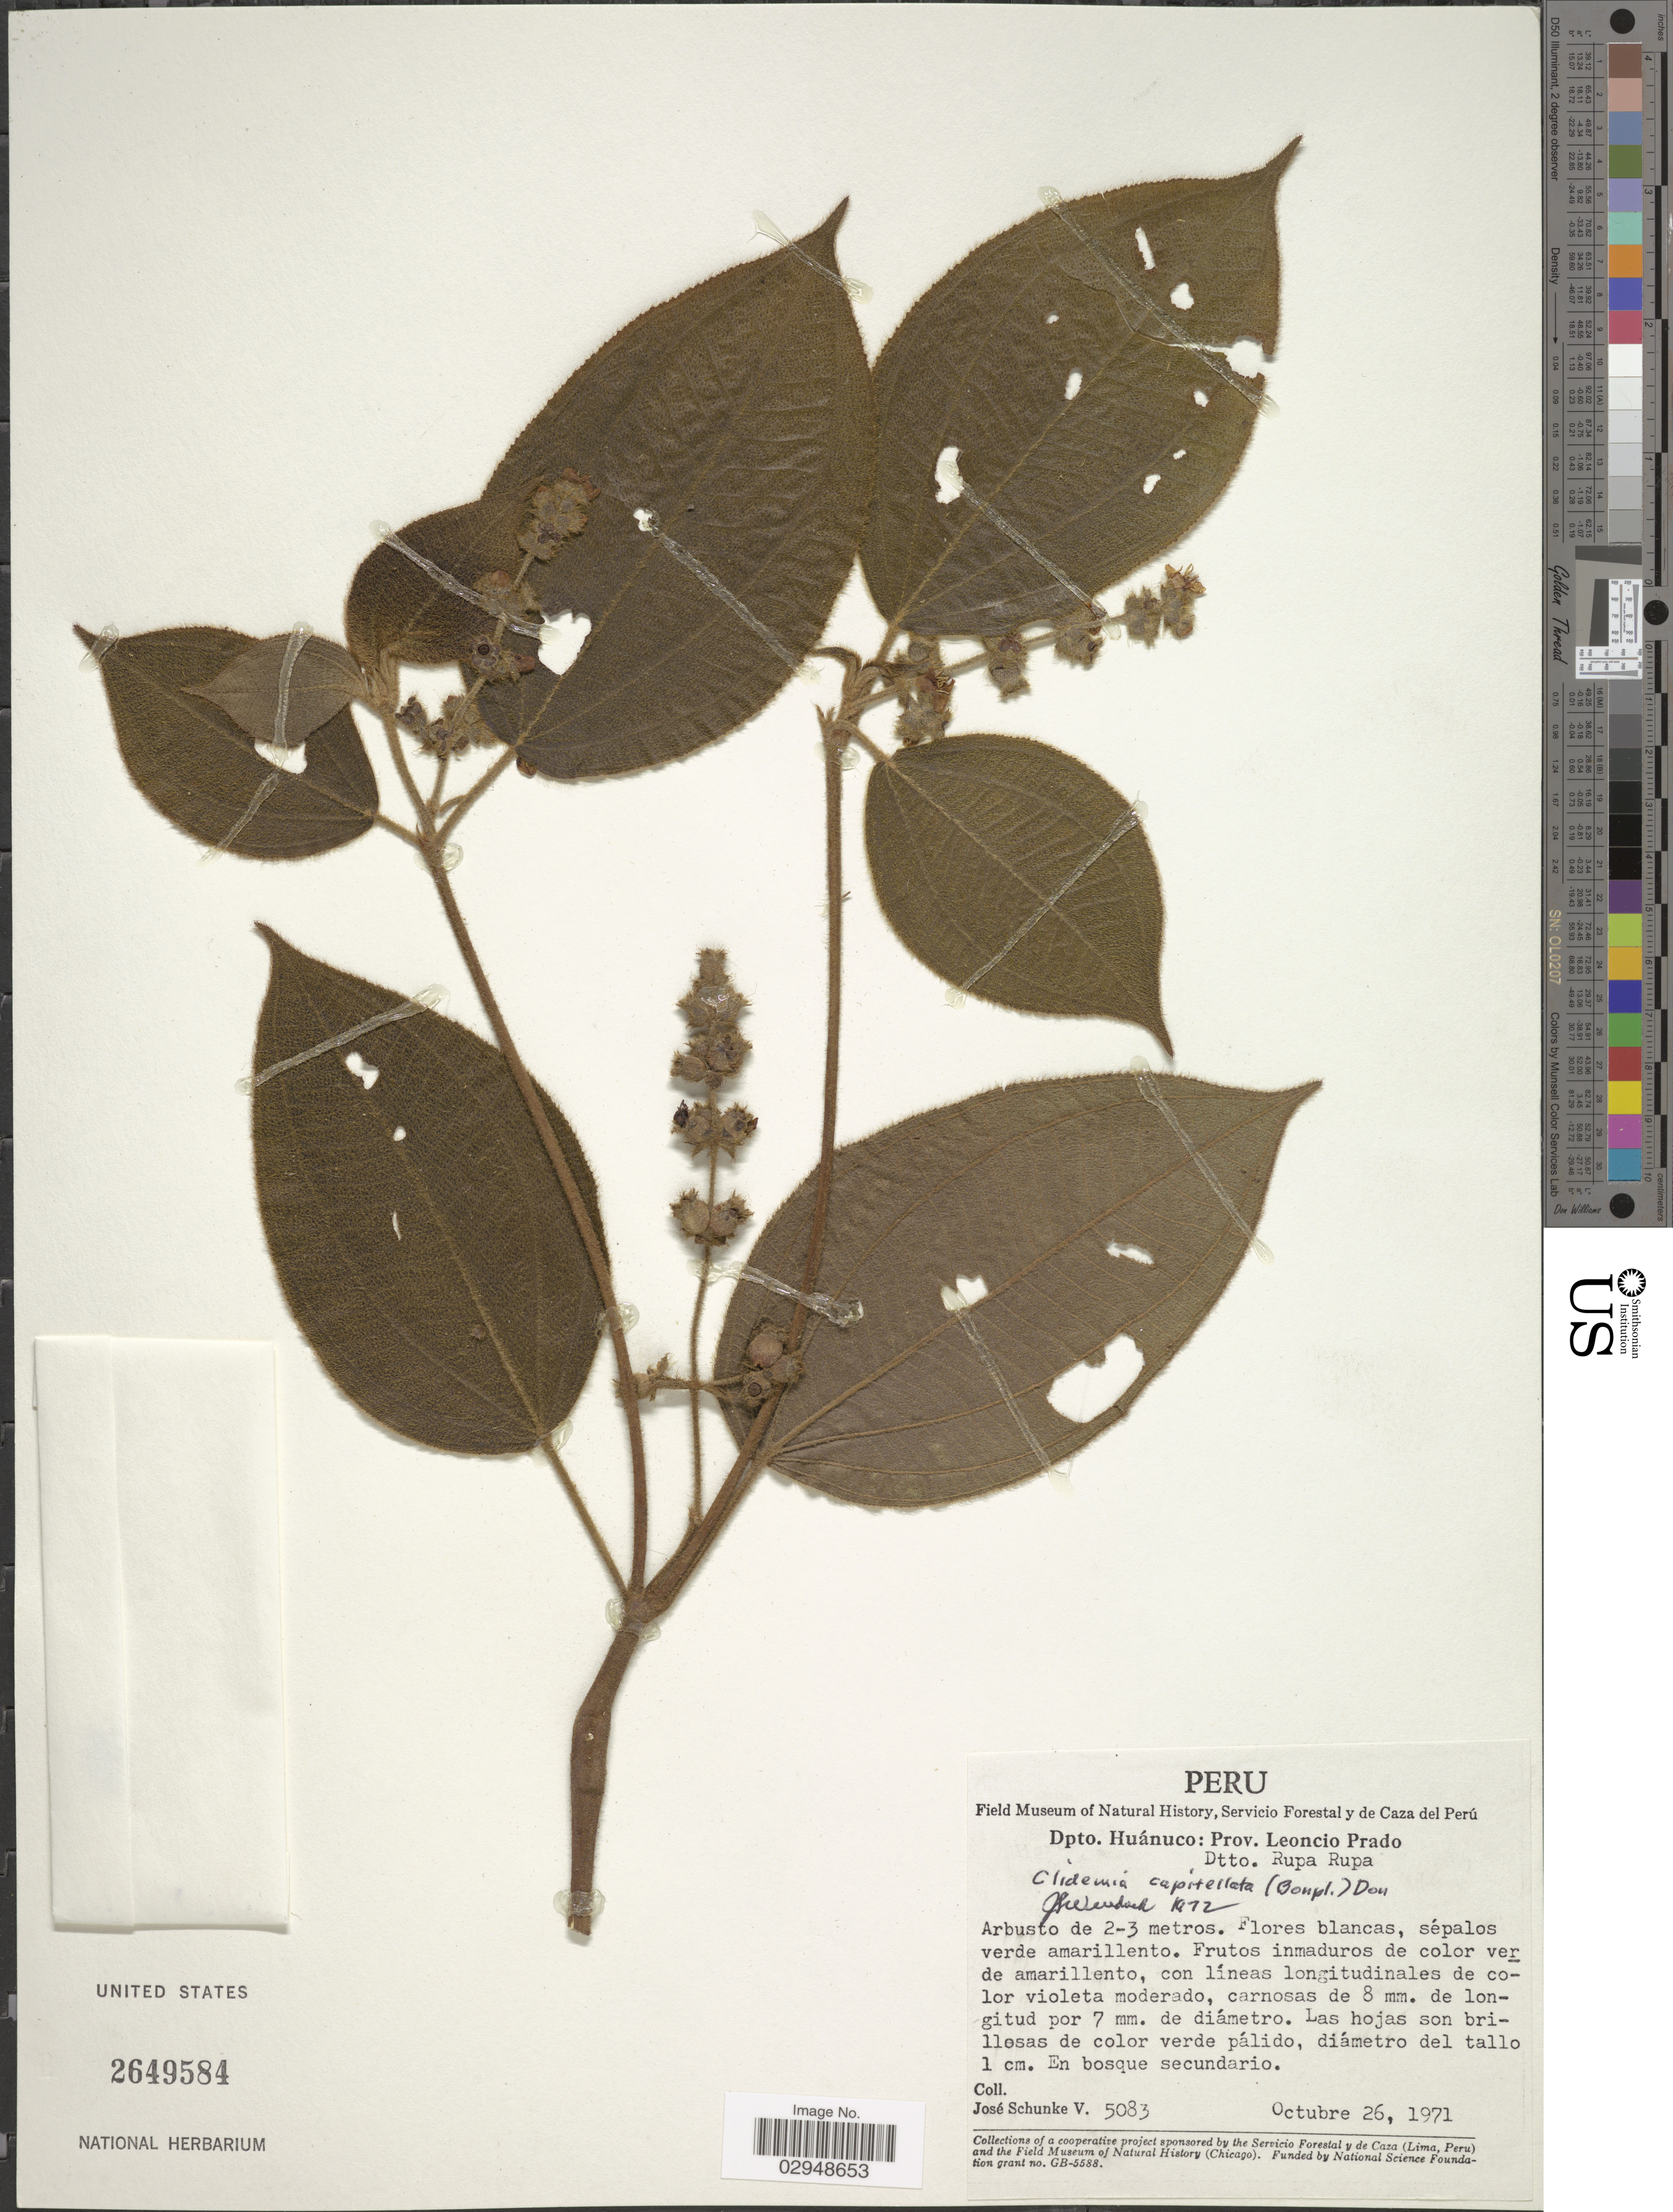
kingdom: Plantae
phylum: Tracheophyta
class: Magnoliopsida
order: Myrtales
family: Melastomataceae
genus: Clidemia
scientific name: Clidemia capitellata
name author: (Bonpl.) D. Don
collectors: J. Schunke Vigo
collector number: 5083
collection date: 1971-10-26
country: Peru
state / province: Huánuco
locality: Dpto. Huánuco: Prov. Leoncio Prado. Dtto. Rupa Rupa.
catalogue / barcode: US 2649584